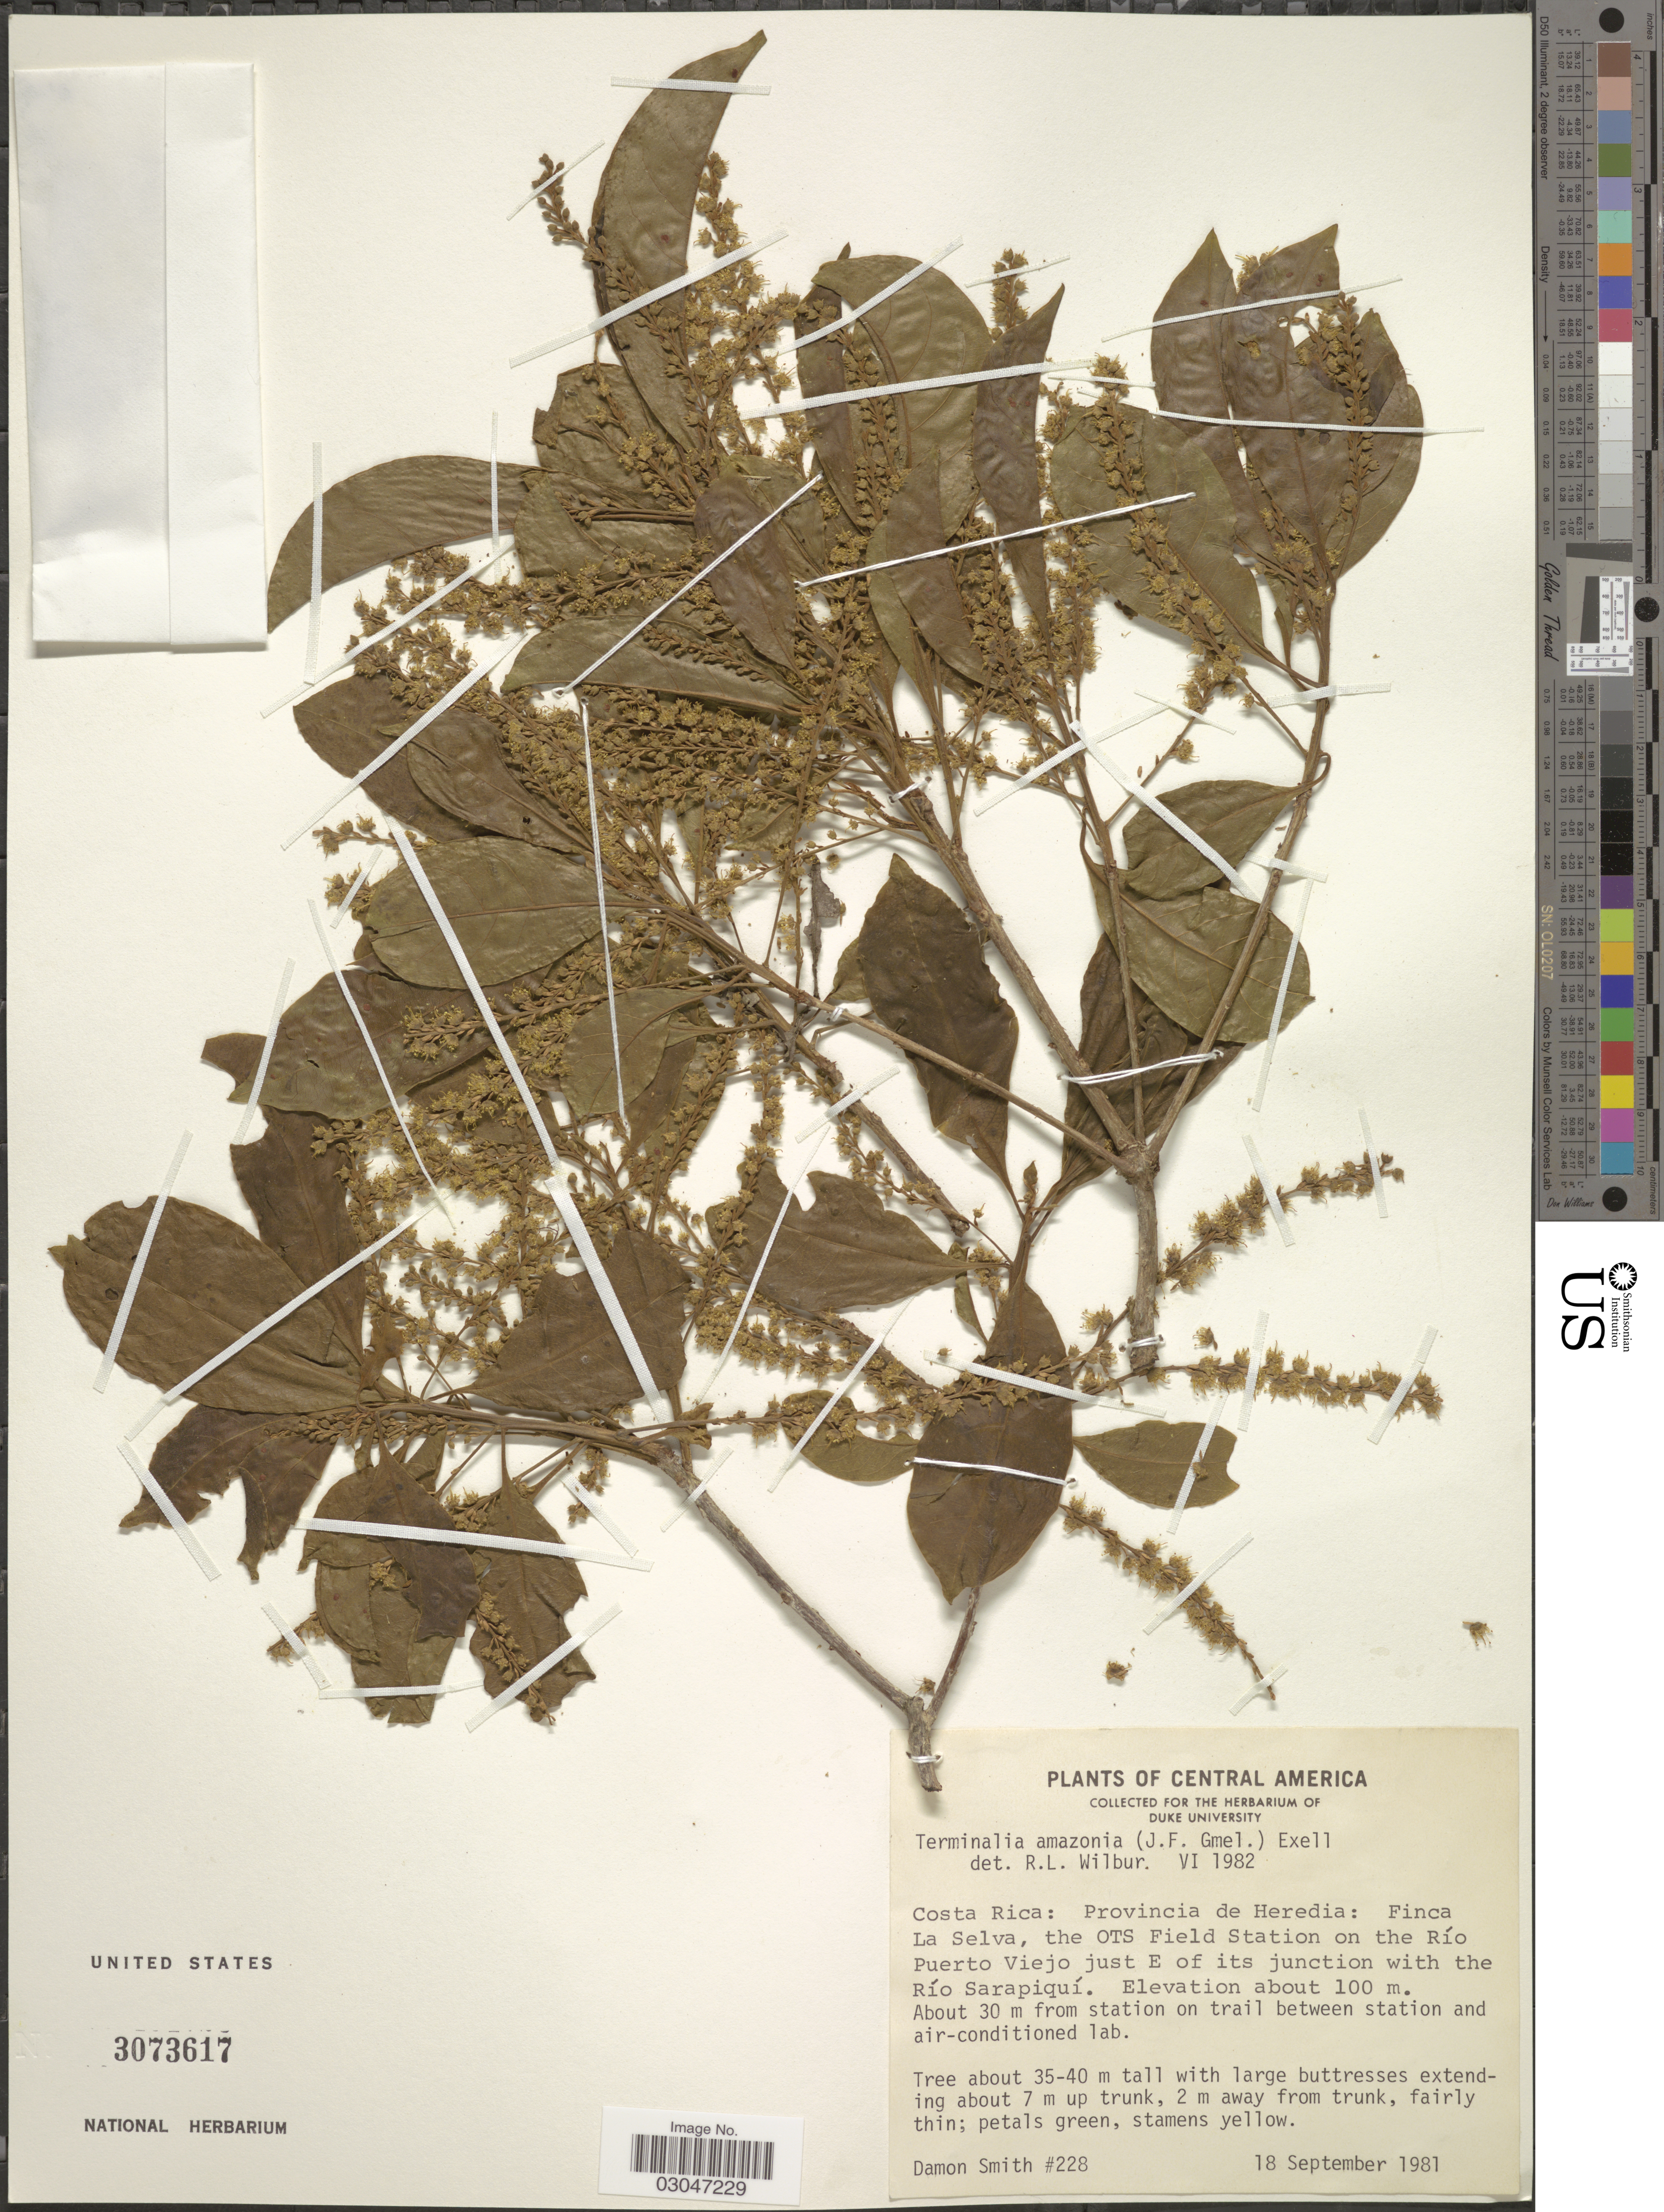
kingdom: Plantae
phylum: Tracheophyta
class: Magnoliopsida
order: Myrtales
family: Combretaceae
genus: Terminalia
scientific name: Terminalia amazonia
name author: (J.F. Gmel.) Exell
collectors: D. A. Smith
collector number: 228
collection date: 1981-09-18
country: Costa Rica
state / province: Heredia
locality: Finca La Selva, the OTS Field Station on the Río Puerto Viejo just E of its junction with the Río Sarapiquí, About 30 m from station on trail between station and air-conditioned lab.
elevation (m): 100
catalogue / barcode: US 3073617